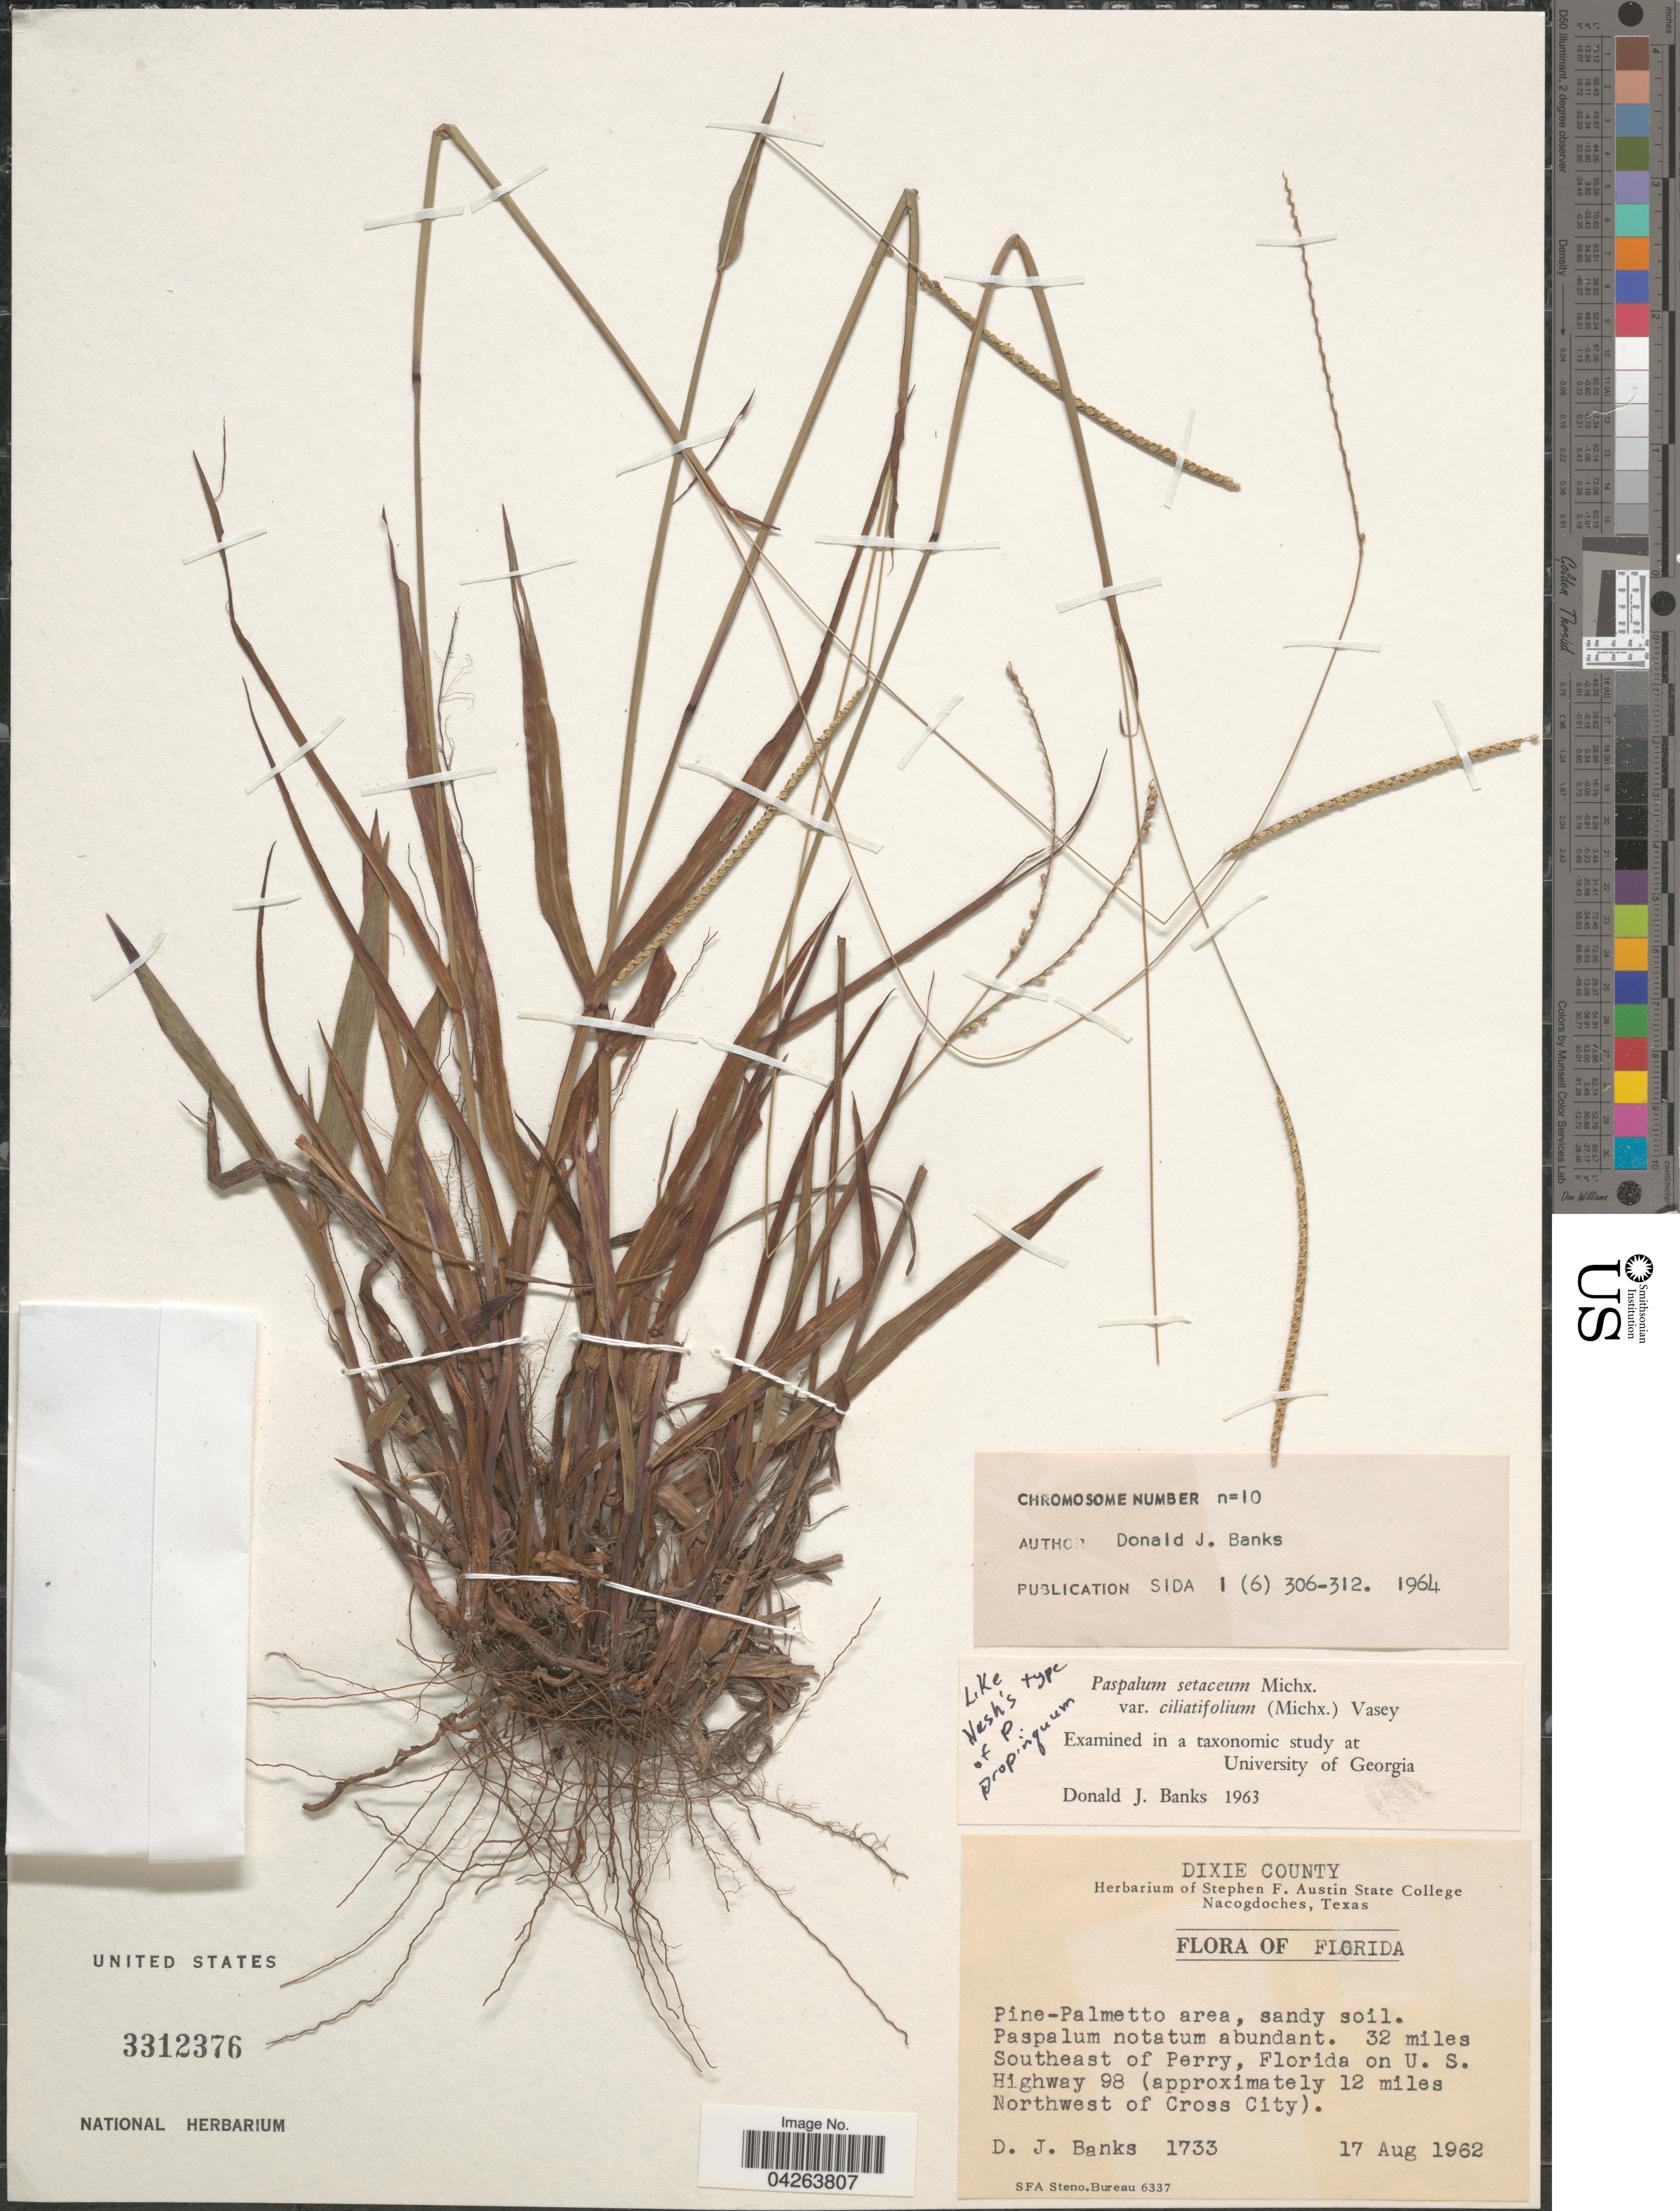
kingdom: Plantae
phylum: Tracheophyta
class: Liliopsida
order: Poales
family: Poaceae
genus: Paspalum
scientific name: Paspalum setaceum var. ciliatifolium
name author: (Michx.) Vasey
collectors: D. J. Banks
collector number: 1733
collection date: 1962-08-17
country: United States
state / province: Florida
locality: Dixie County. 32 miles Southeast of Perry, Florida on U.S. Highway 98 (approximately 12 miles Northwest of Cross City).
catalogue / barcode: US 3312376